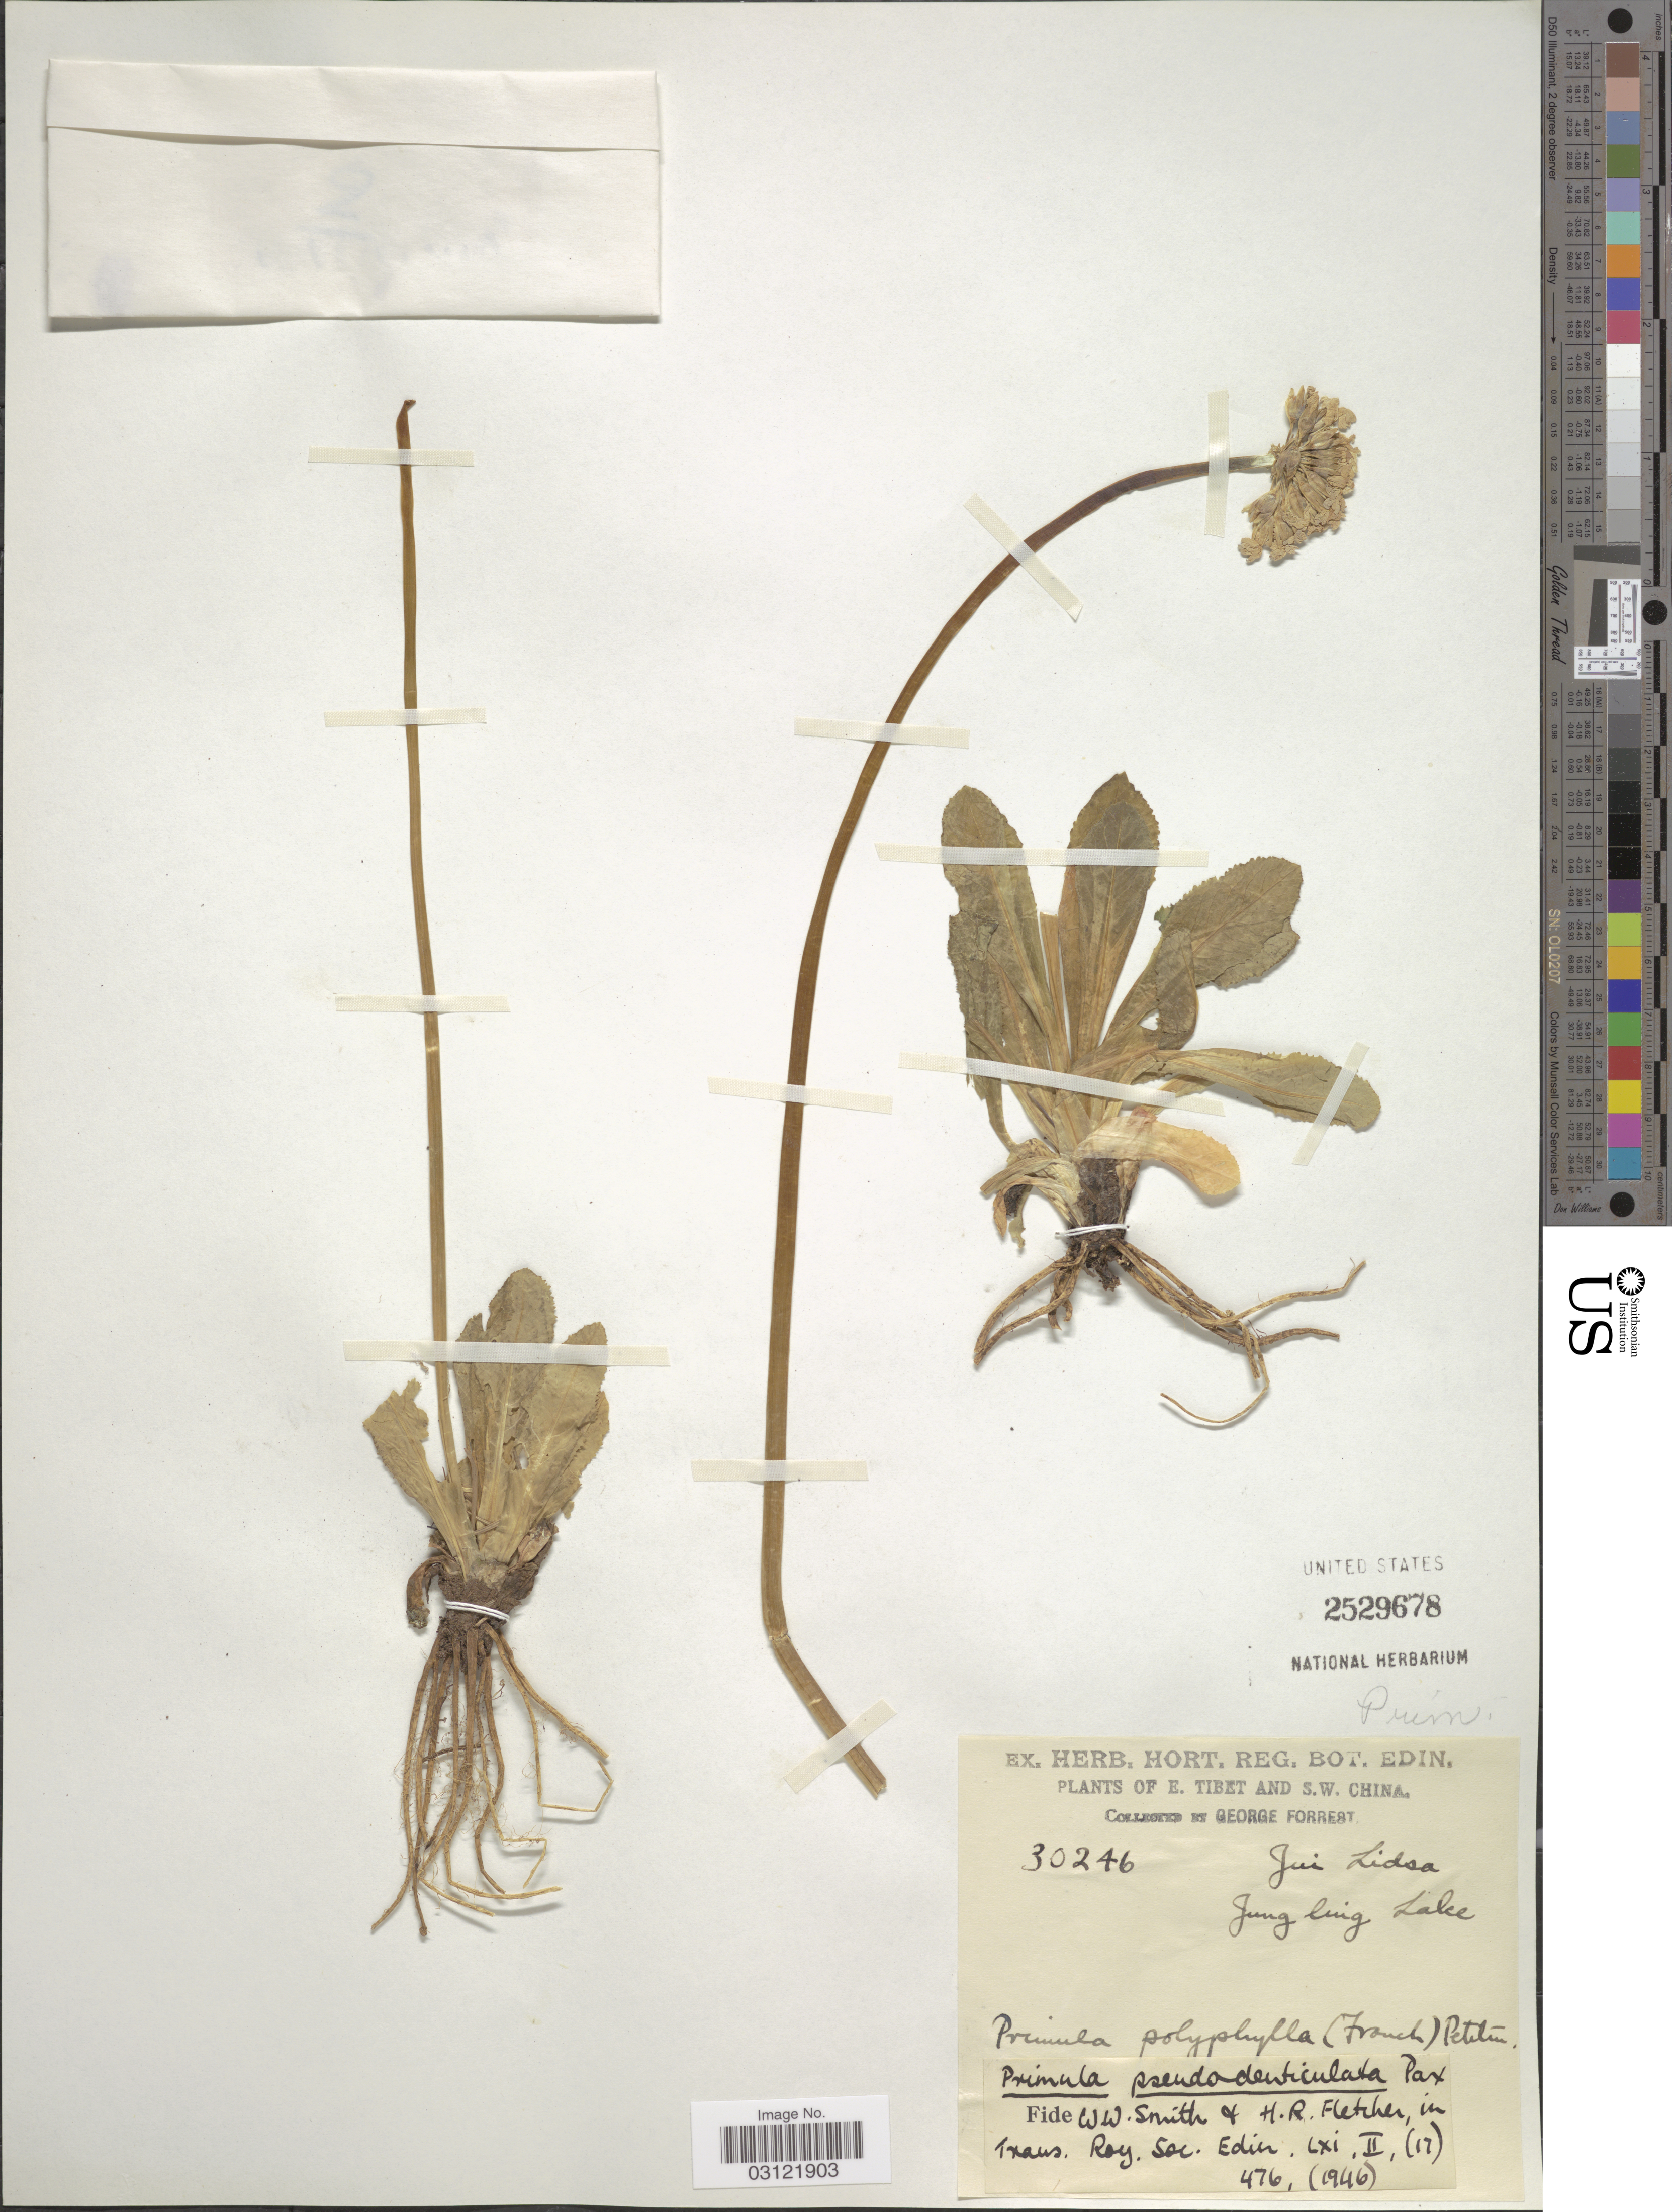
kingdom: Plantae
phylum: Tracheophyta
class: Magnoliopsida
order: Ericales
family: Primulaceae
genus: Primula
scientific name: Primula pseudodenticulata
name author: Pax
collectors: G. Forrest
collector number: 30246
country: China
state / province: Xizang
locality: E. Tibet and S.W. China. Jui [interpreted] Lidsa [interpreted], Jung ling Lake.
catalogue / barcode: US 2529678